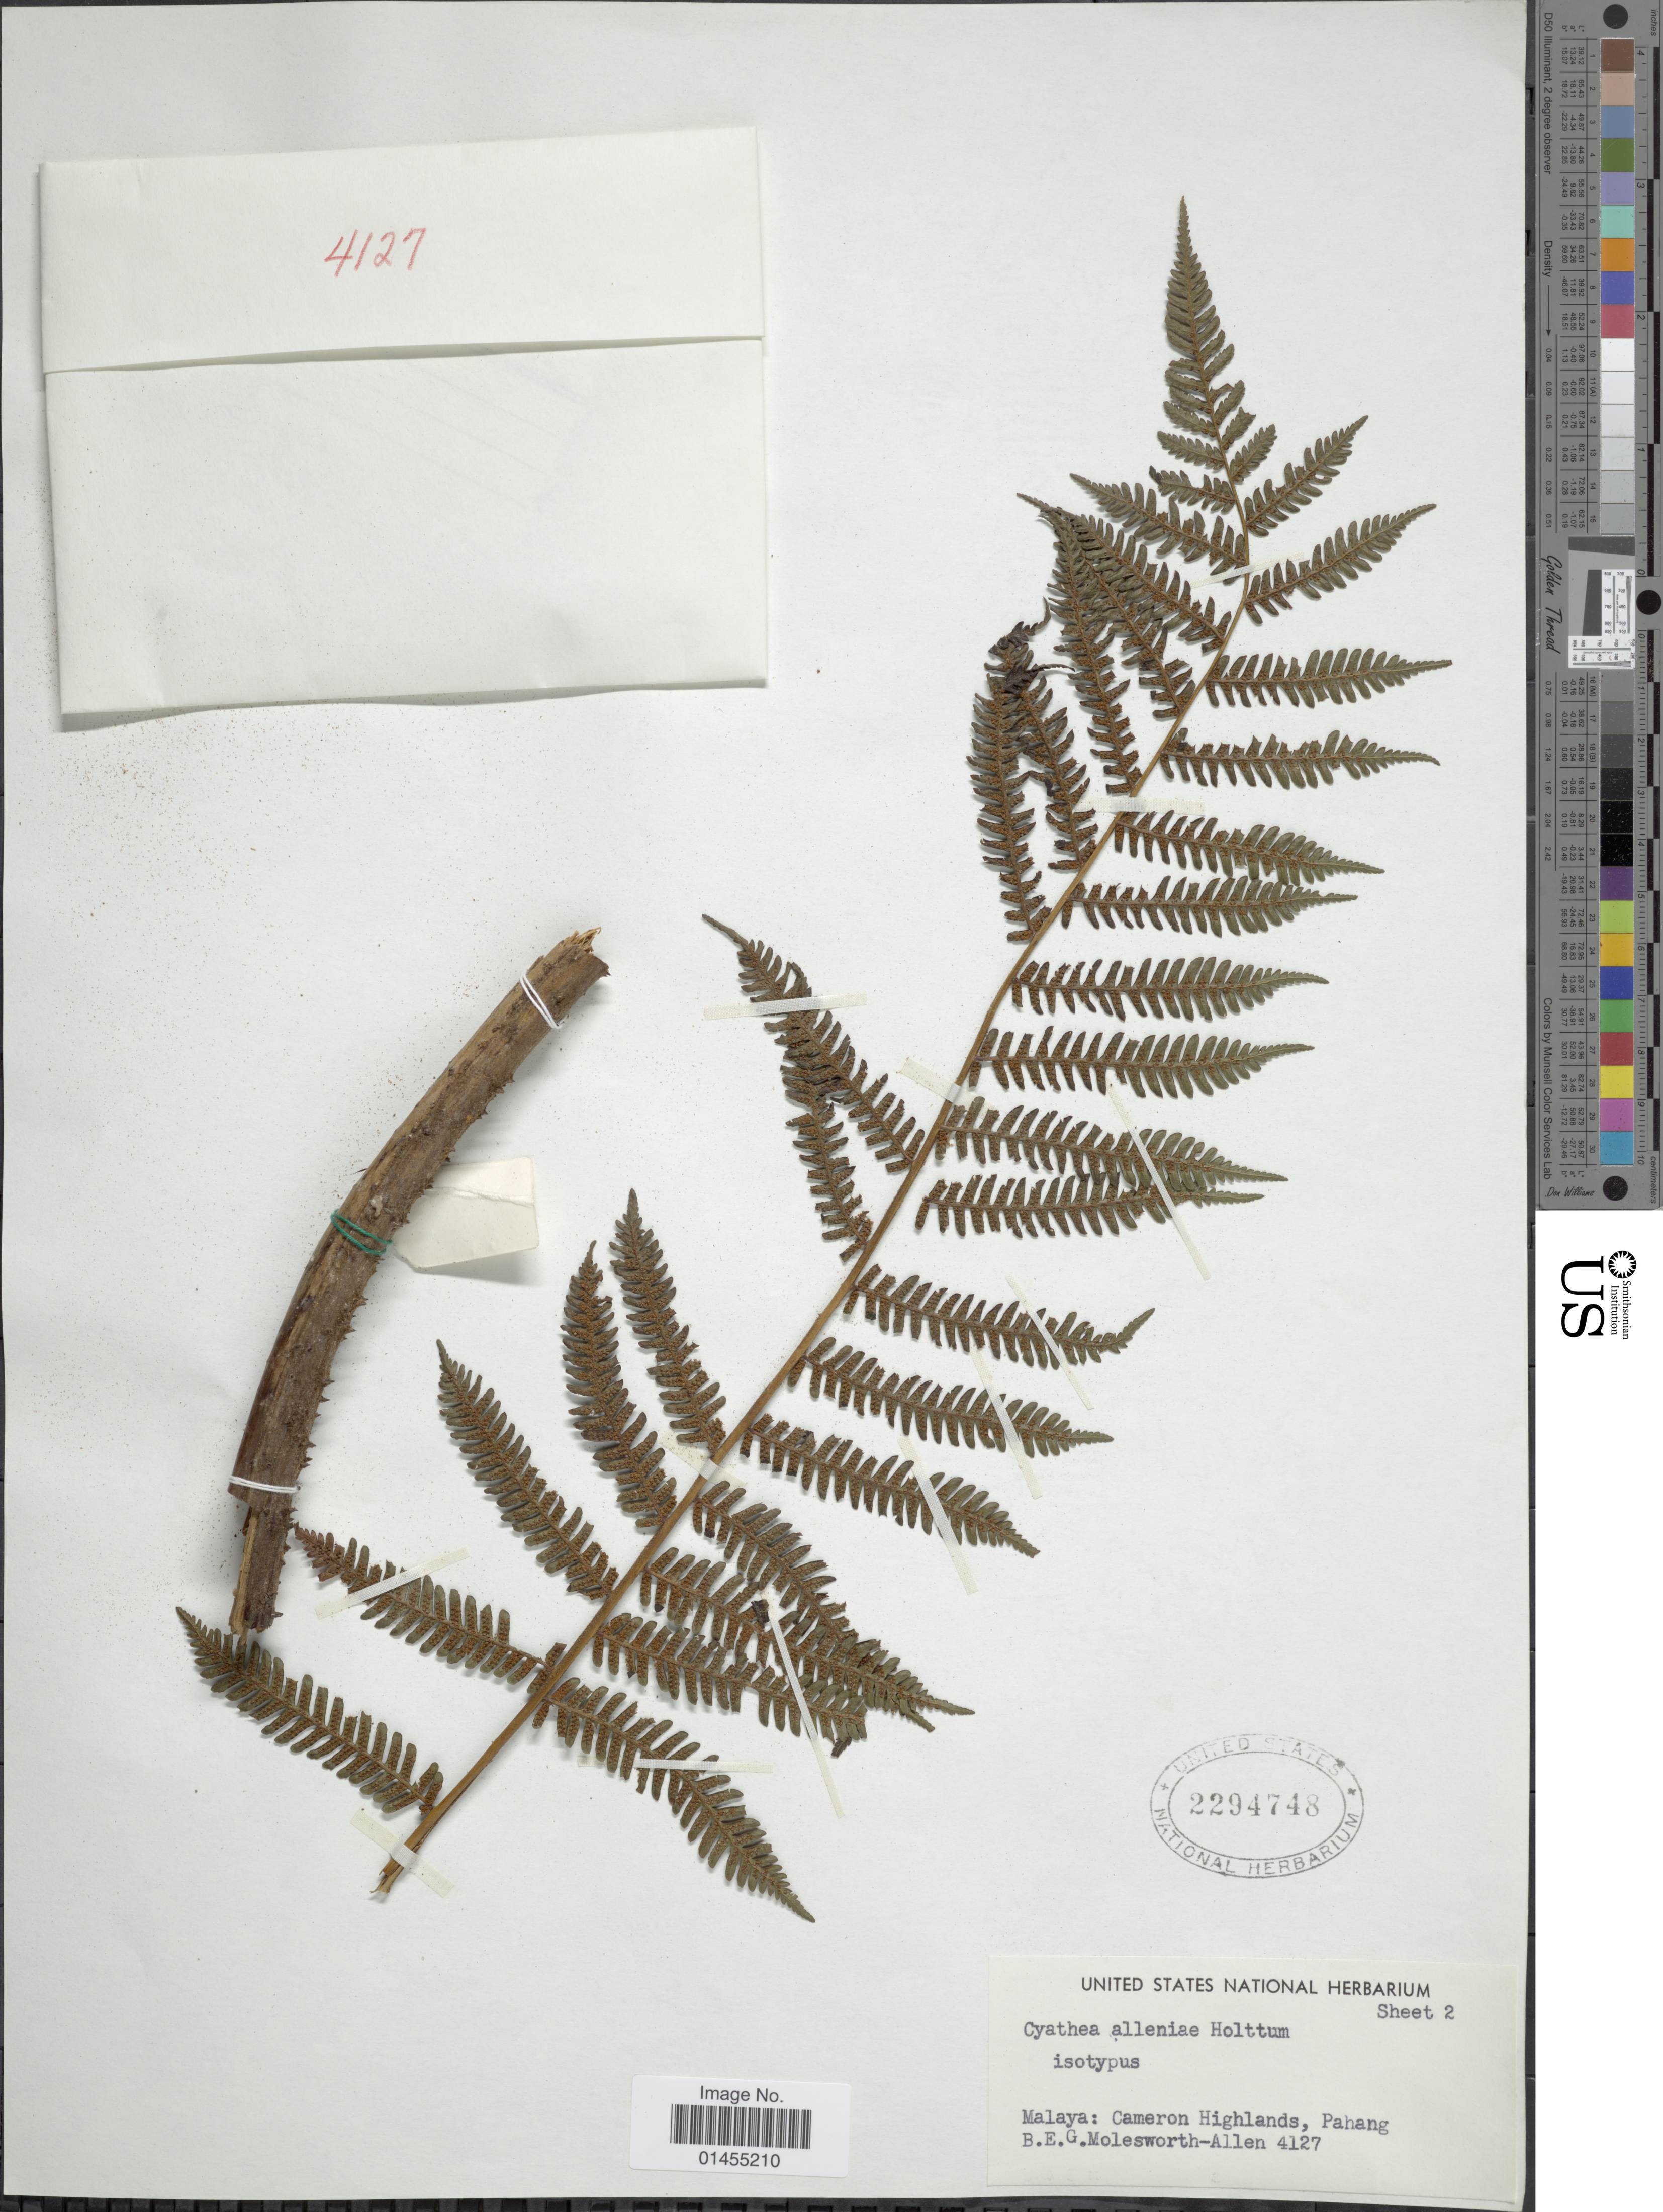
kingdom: Plantae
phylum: Tracheophyta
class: Polypodiopsida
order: Cyatheales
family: Cyatheaceae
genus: Alsophila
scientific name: Alsophila alleniae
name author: (Holttum) R.M. Tryon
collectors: B. E. G. Molesworth-Allen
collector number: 4127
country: Malaysia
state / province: Pahang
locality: Malaya, Cameron Highlands.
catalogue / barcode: US 2294748